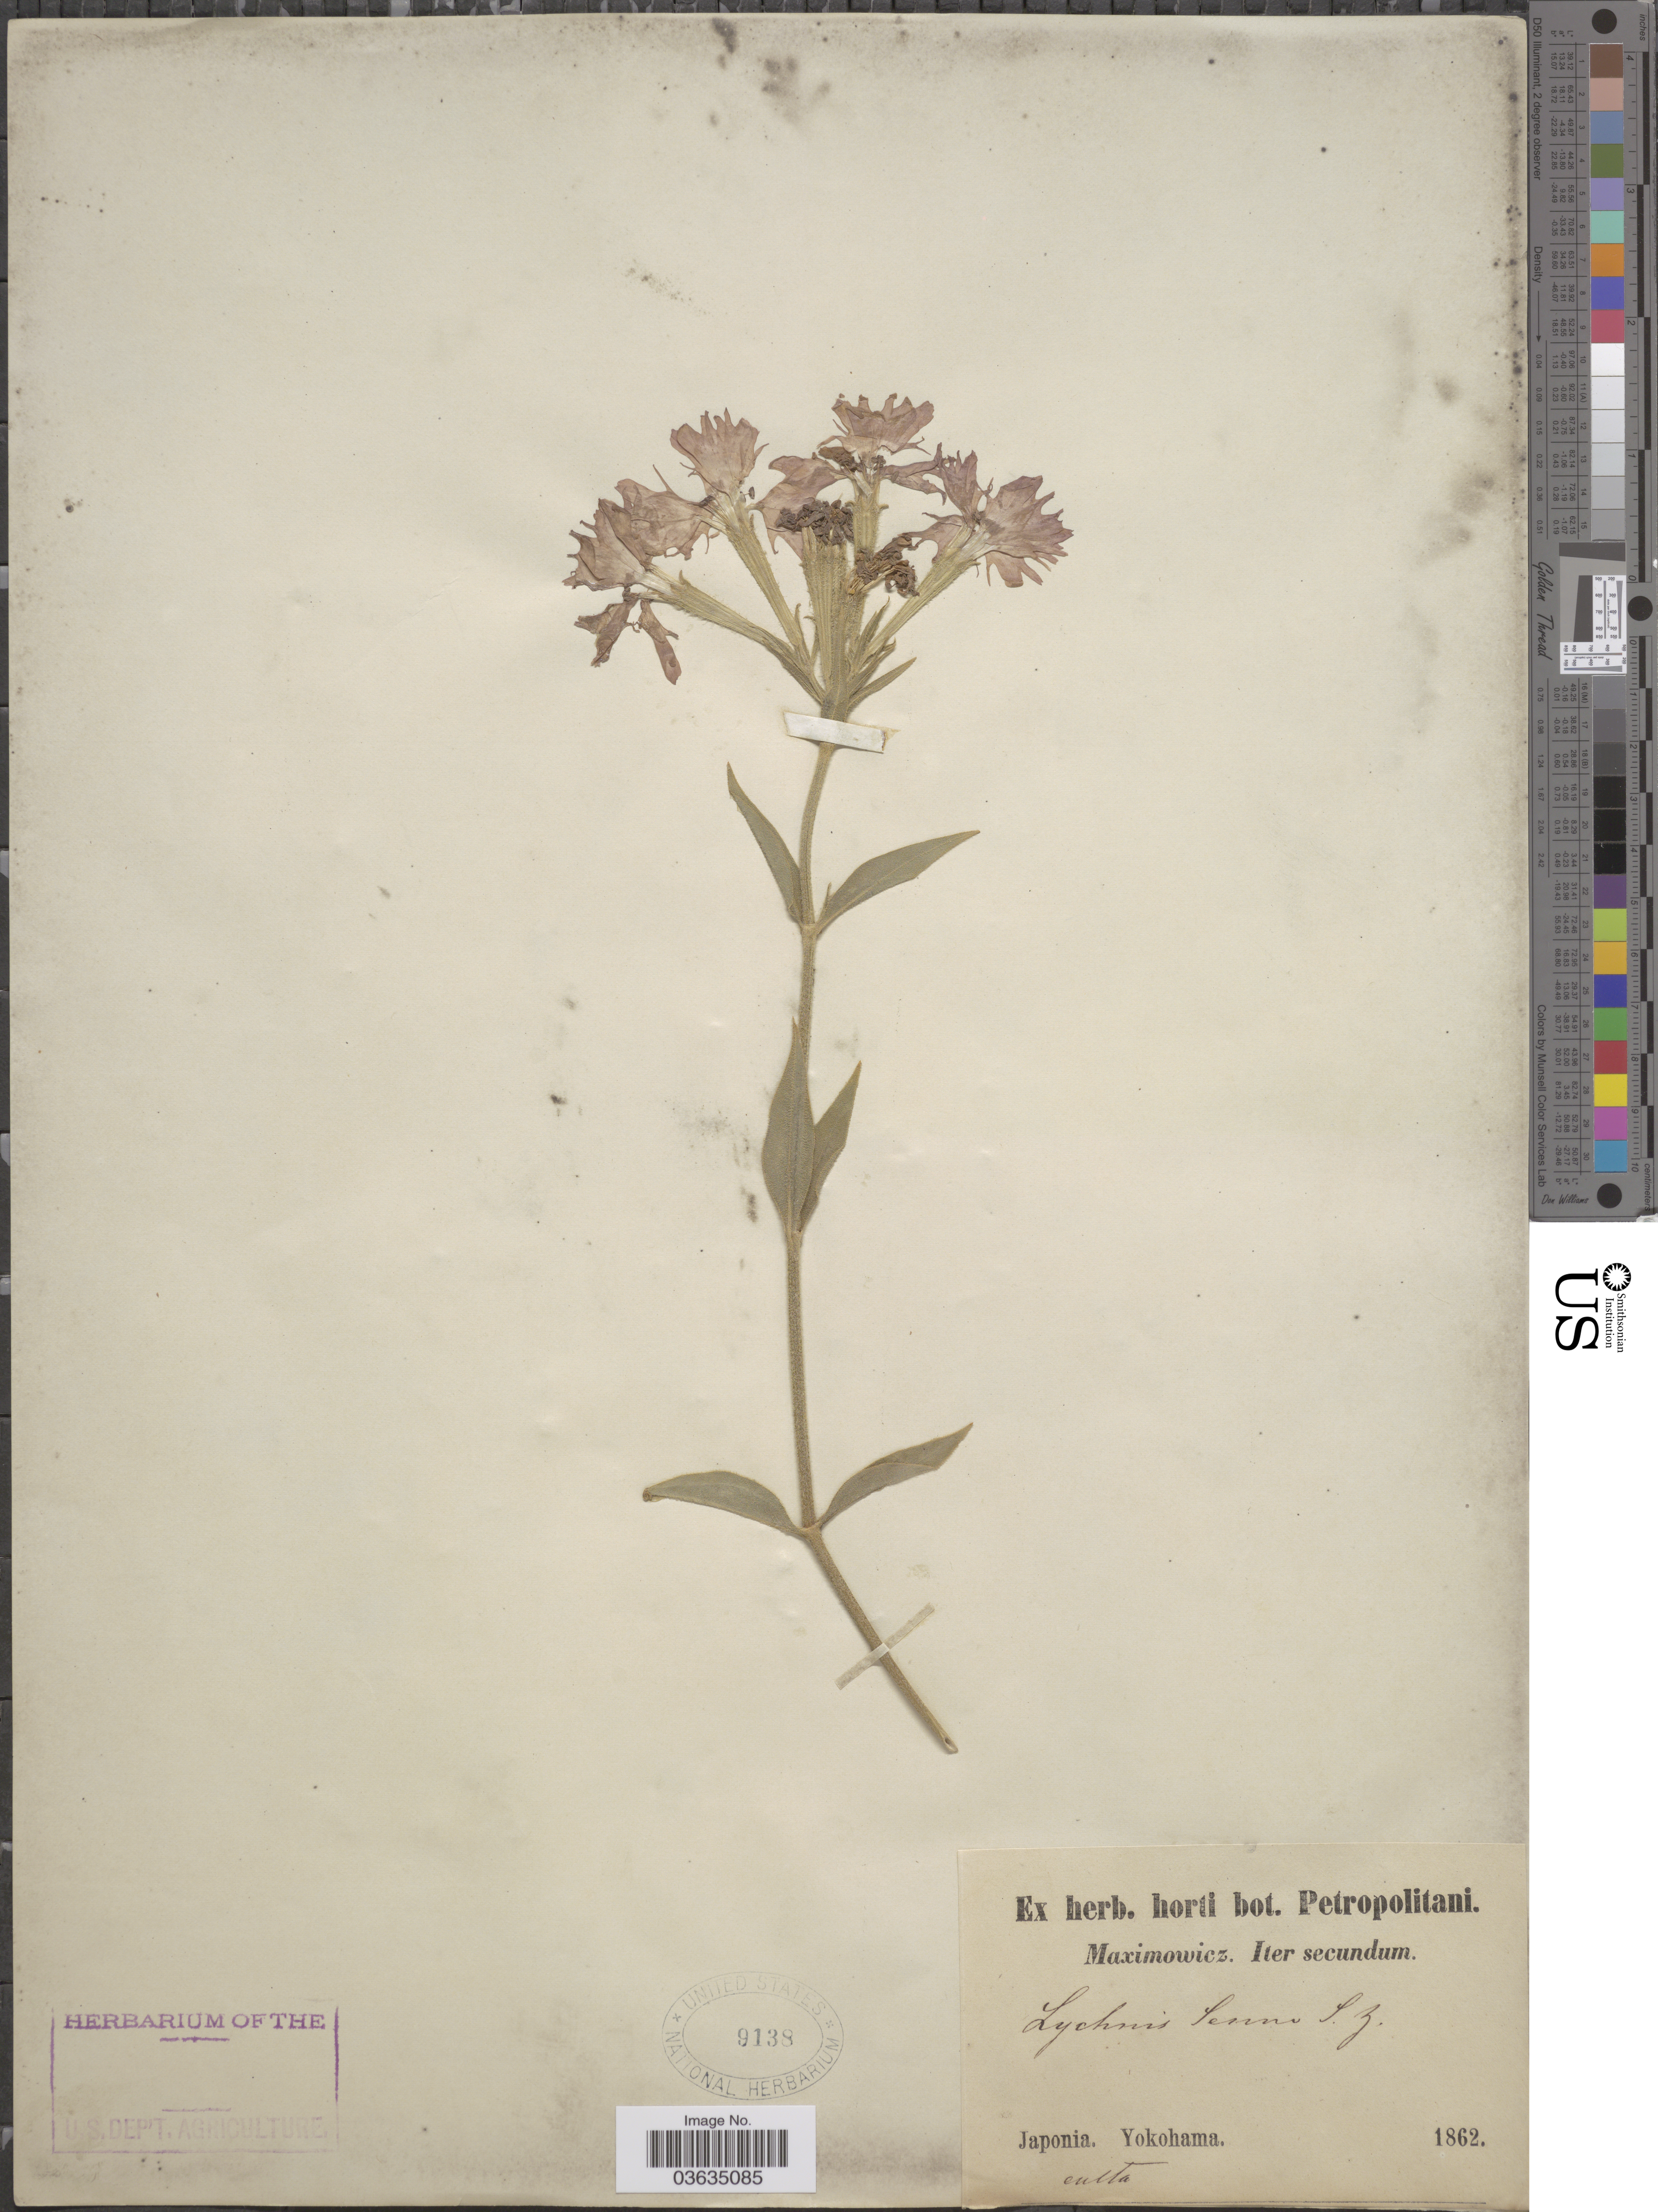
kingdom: Plantae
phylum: Tracheophyta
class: Magnoliopsida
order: Caryophyllales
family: Caryophyllaceae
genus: Silene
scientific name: Silene banksia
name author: (Meerb.) Mabb.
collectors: Maximowicz, --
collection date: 1862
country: Japan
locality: Yokohama.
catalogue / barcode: US 9138